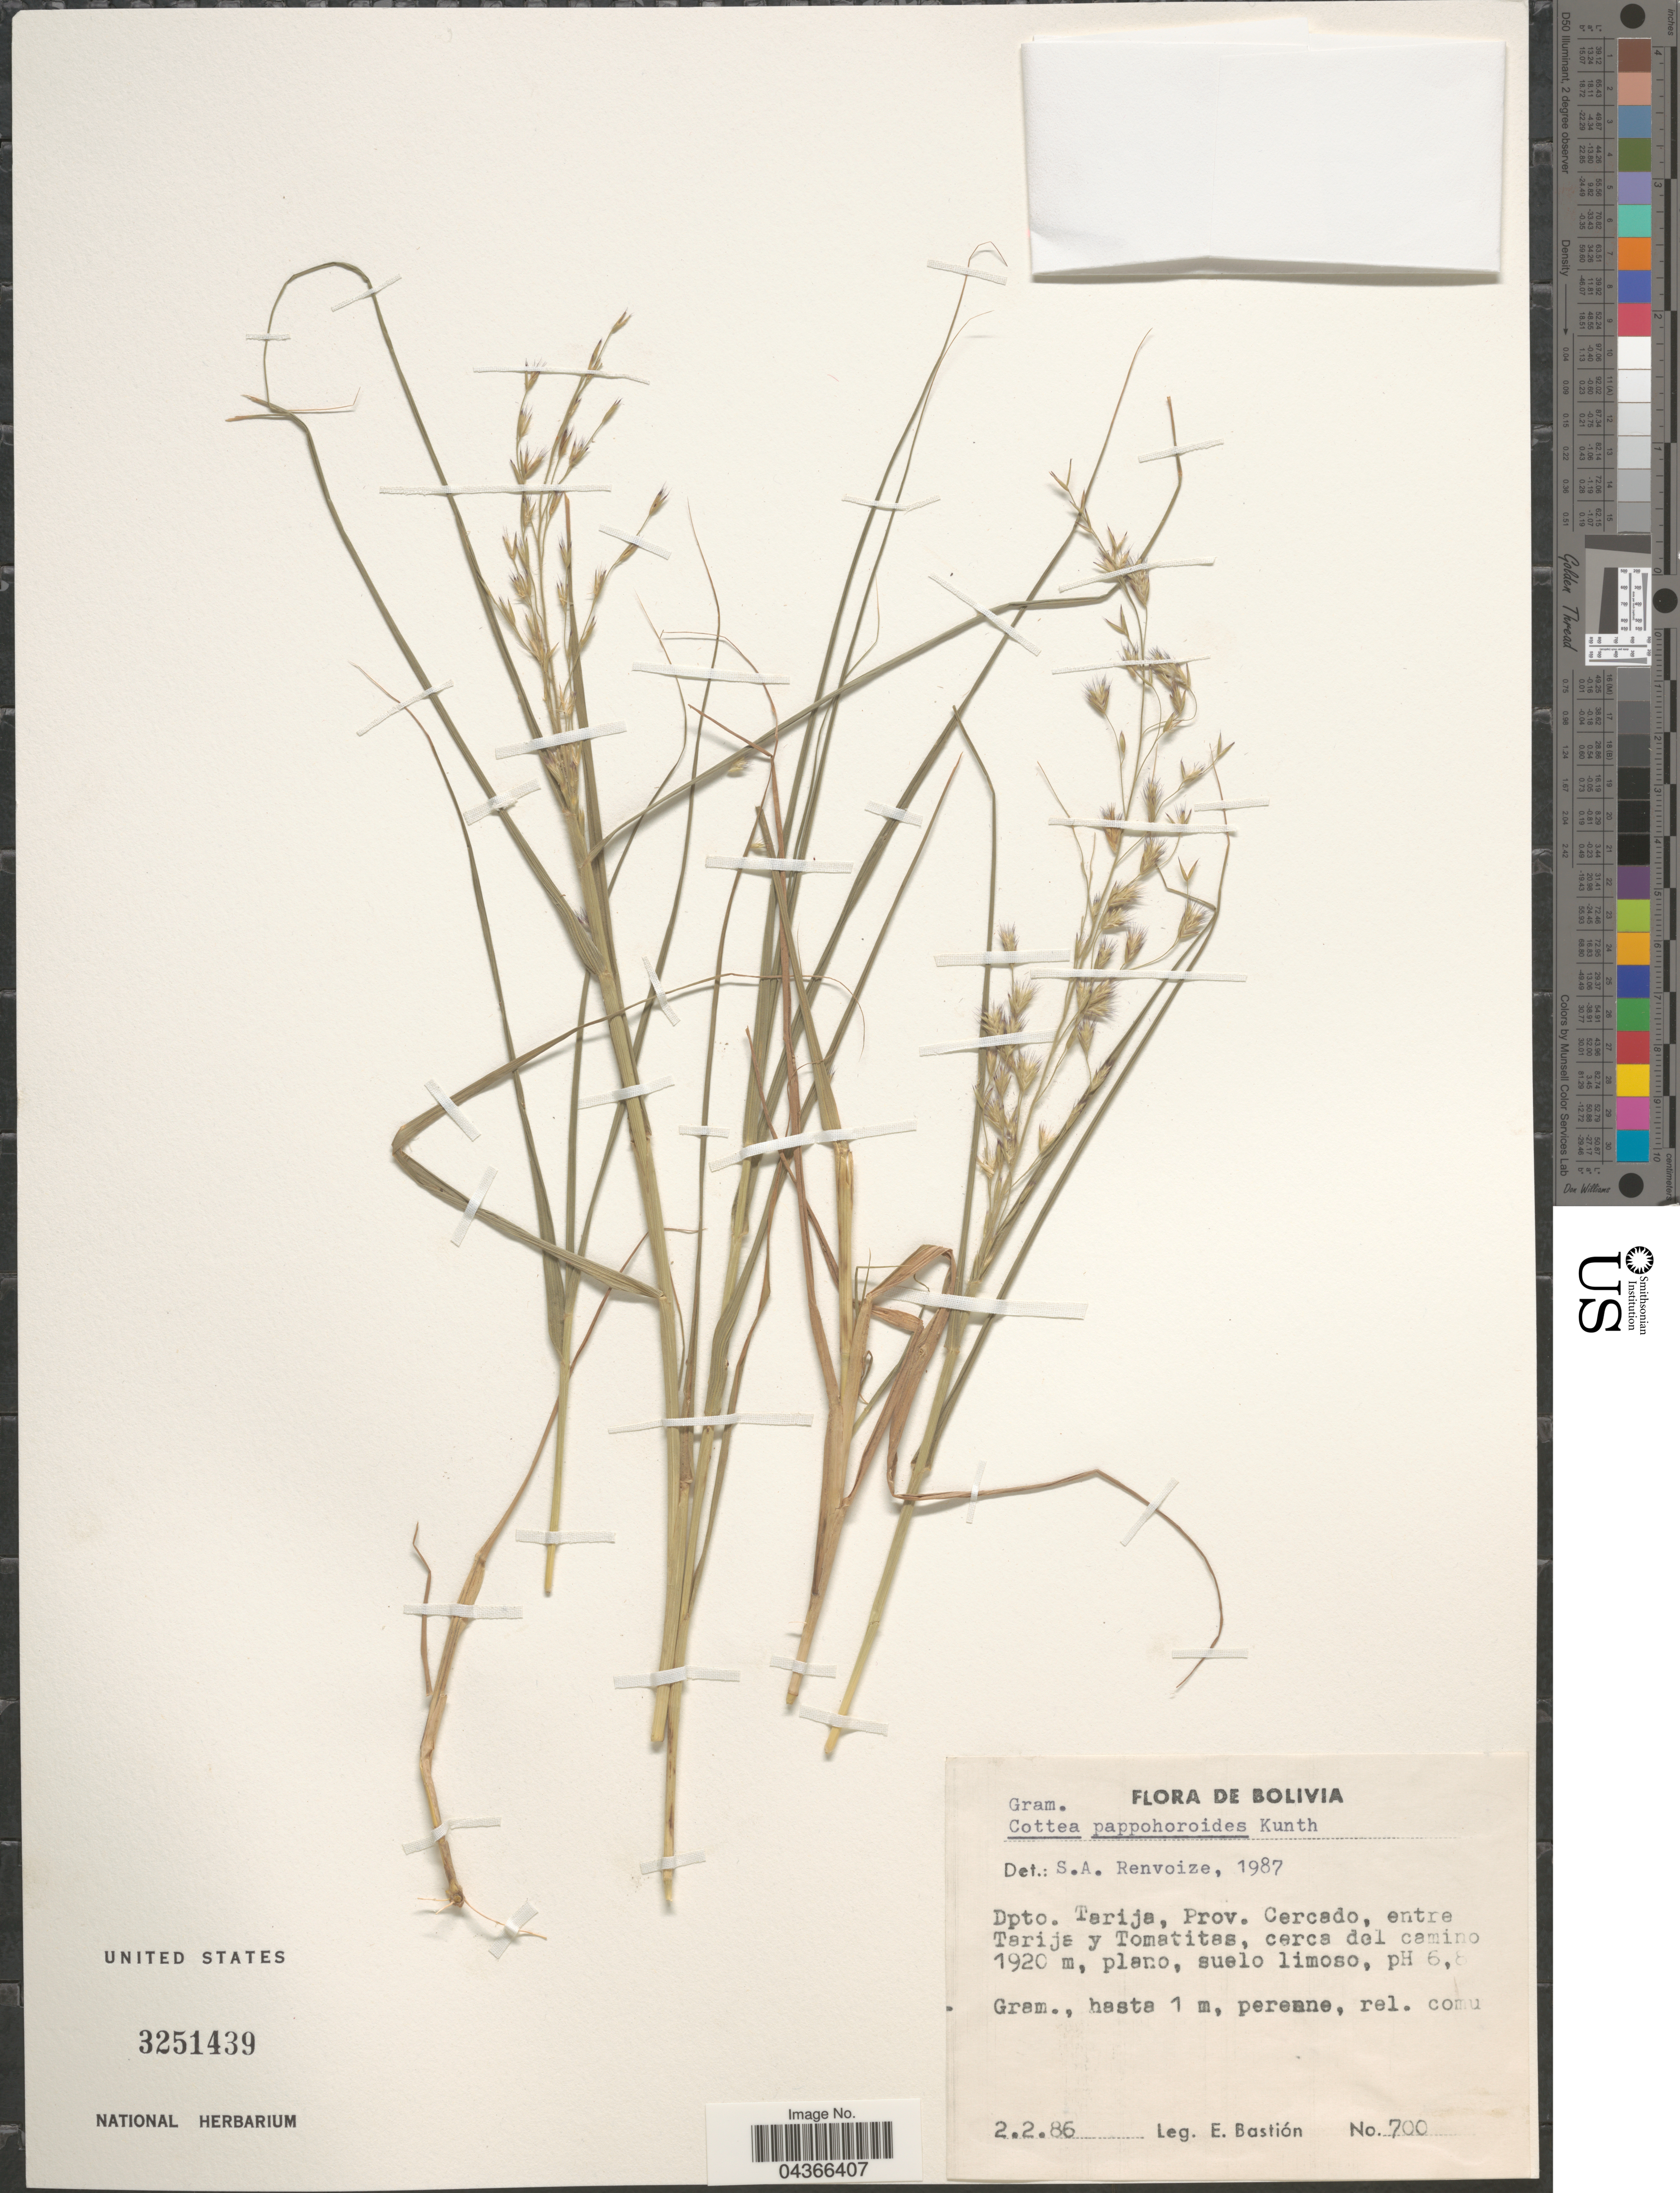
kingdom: Plantae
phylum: Tracheophyta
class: Liliopsida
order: Poales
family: Poaceae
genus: Cottea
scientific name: Cottea pappophoroides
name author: Kunth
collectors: E. Bastion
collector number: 700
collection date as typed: Transcribed d/m/y: 2/2/86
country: Bolivia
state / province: Tarija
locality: Dpto. Tarija, Prov. Cercado, entre Tarija y Tomatitas, cerca del camino.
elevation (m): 1920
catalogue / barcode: US 3251439